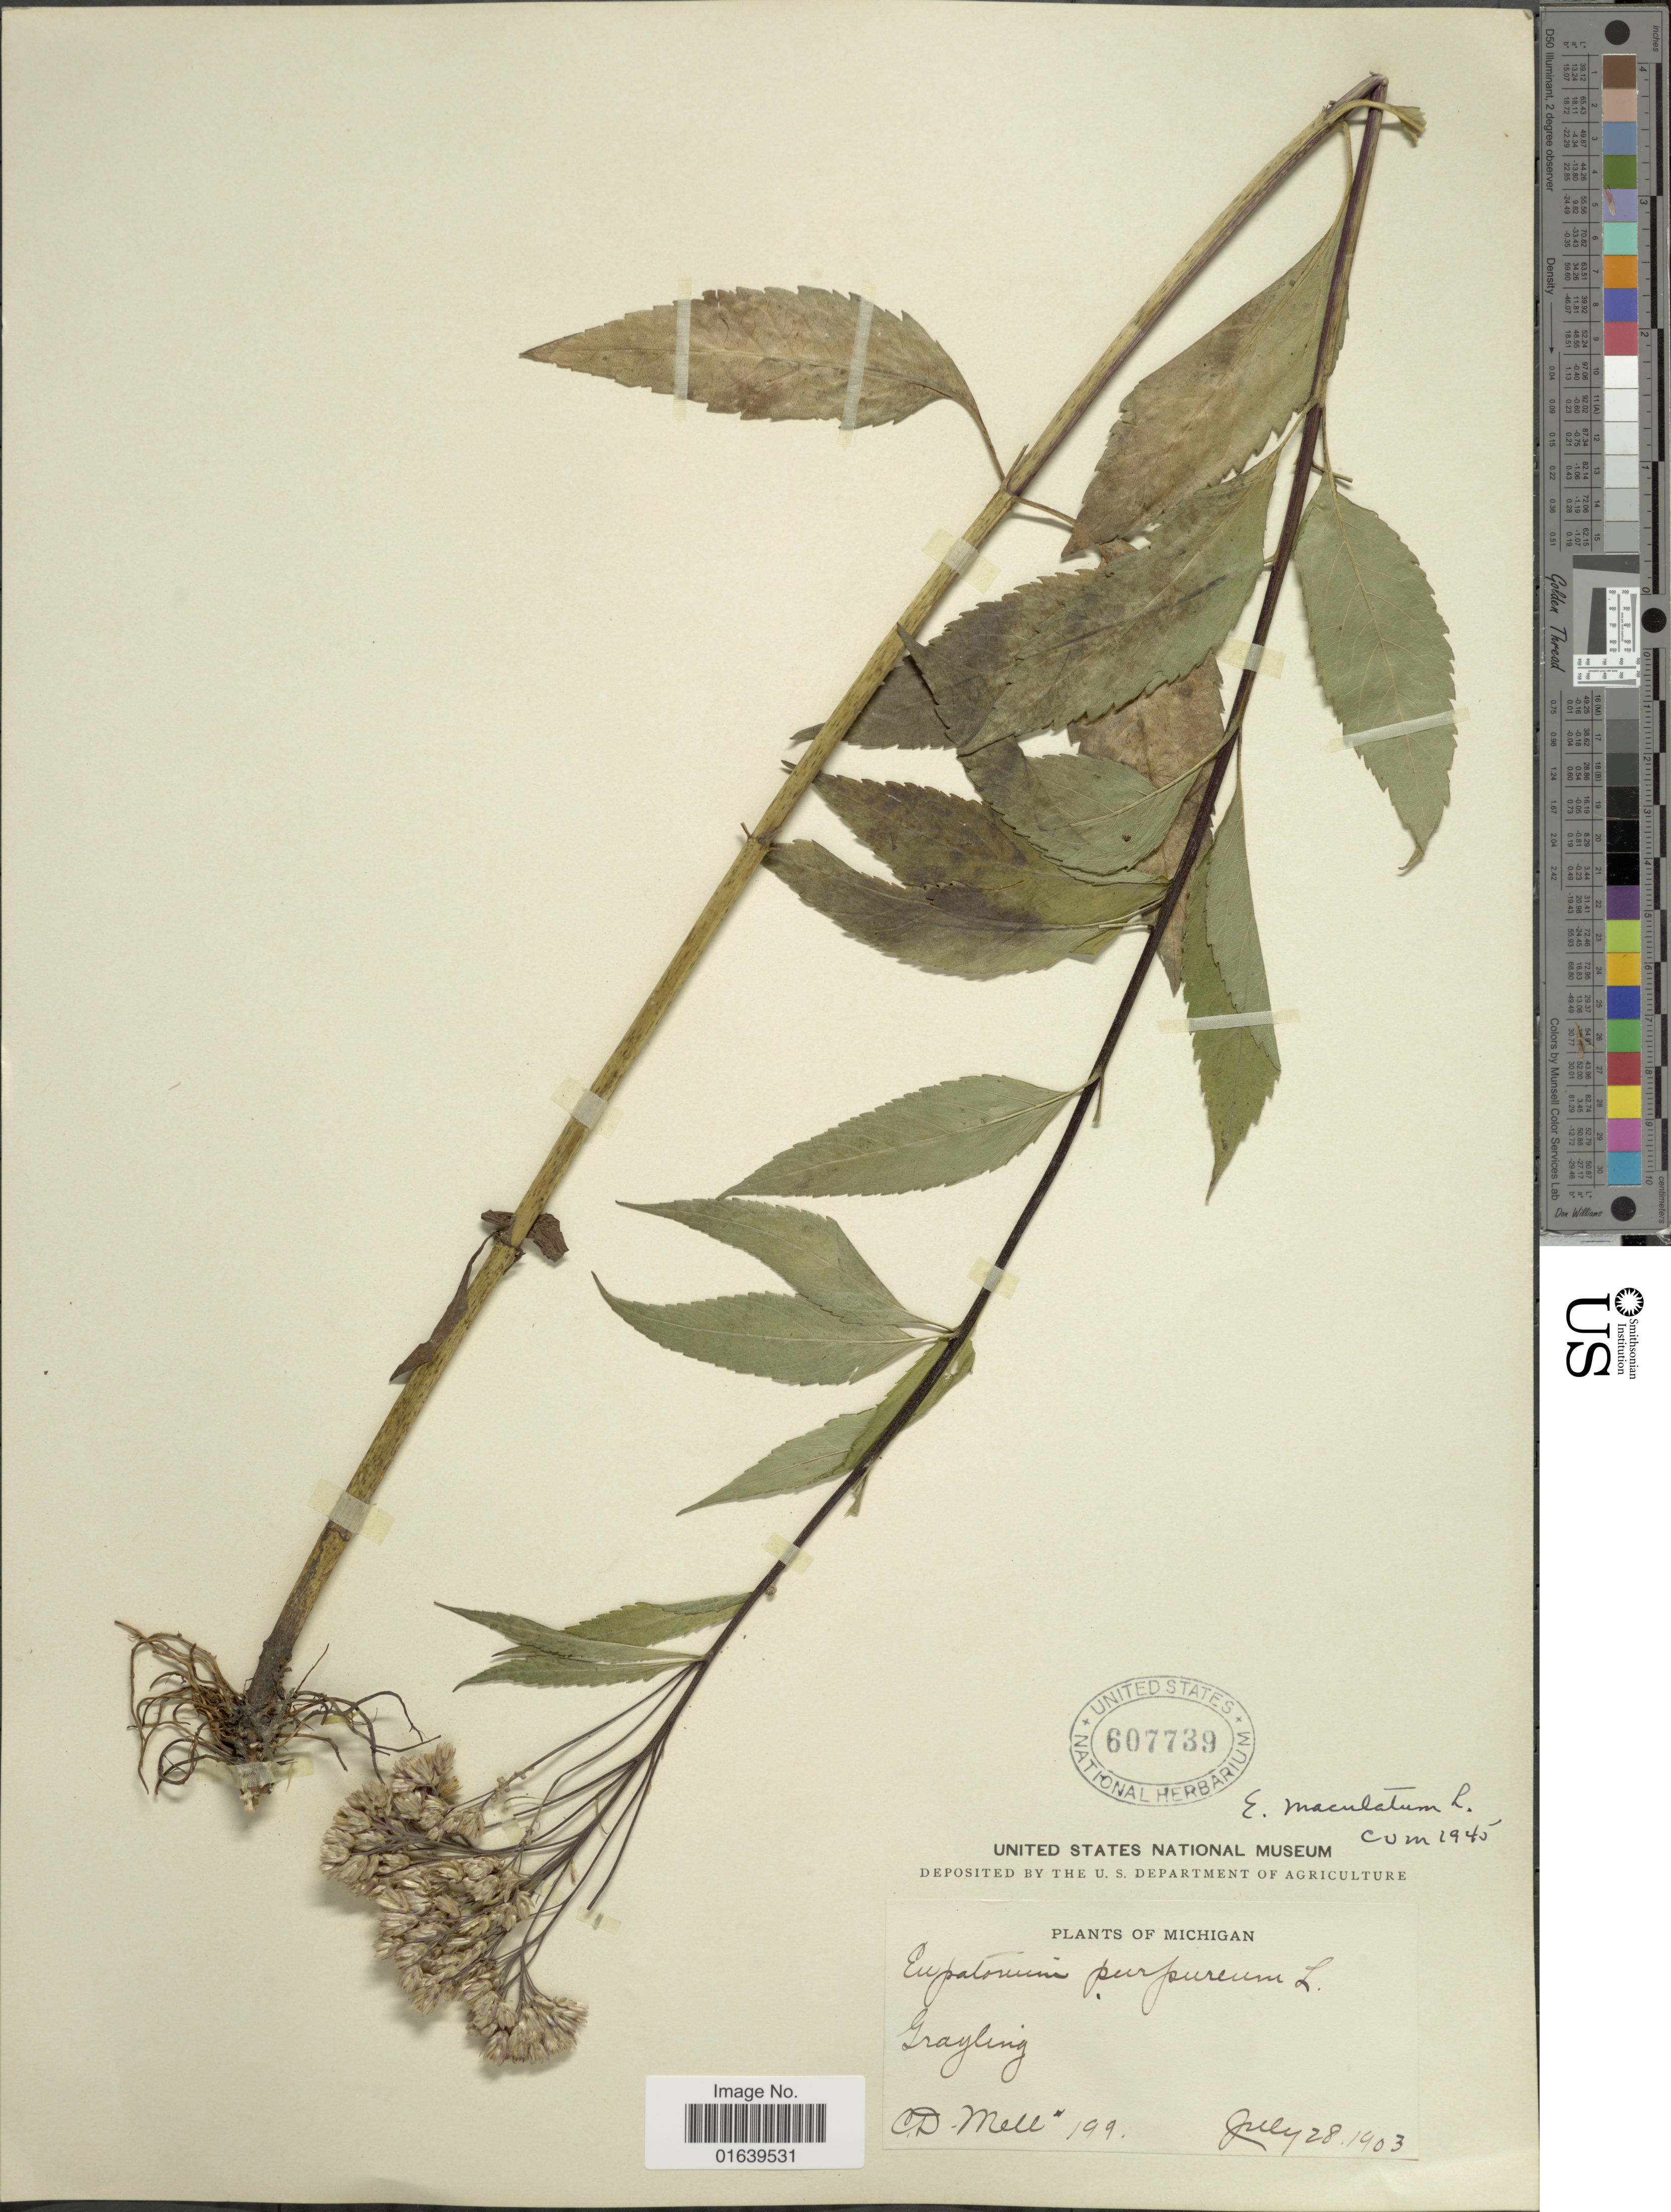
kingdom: Plantae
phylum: Tracheophyta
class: Magnoliopsida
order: Asterales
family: Asteraceae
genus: Eupatorium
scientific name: Eupatorium maculatum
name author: L.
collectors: C. D. Mell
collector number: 199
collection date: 1903-07-28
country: United States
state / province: Michigan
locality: Grayling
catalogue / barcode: US 607739